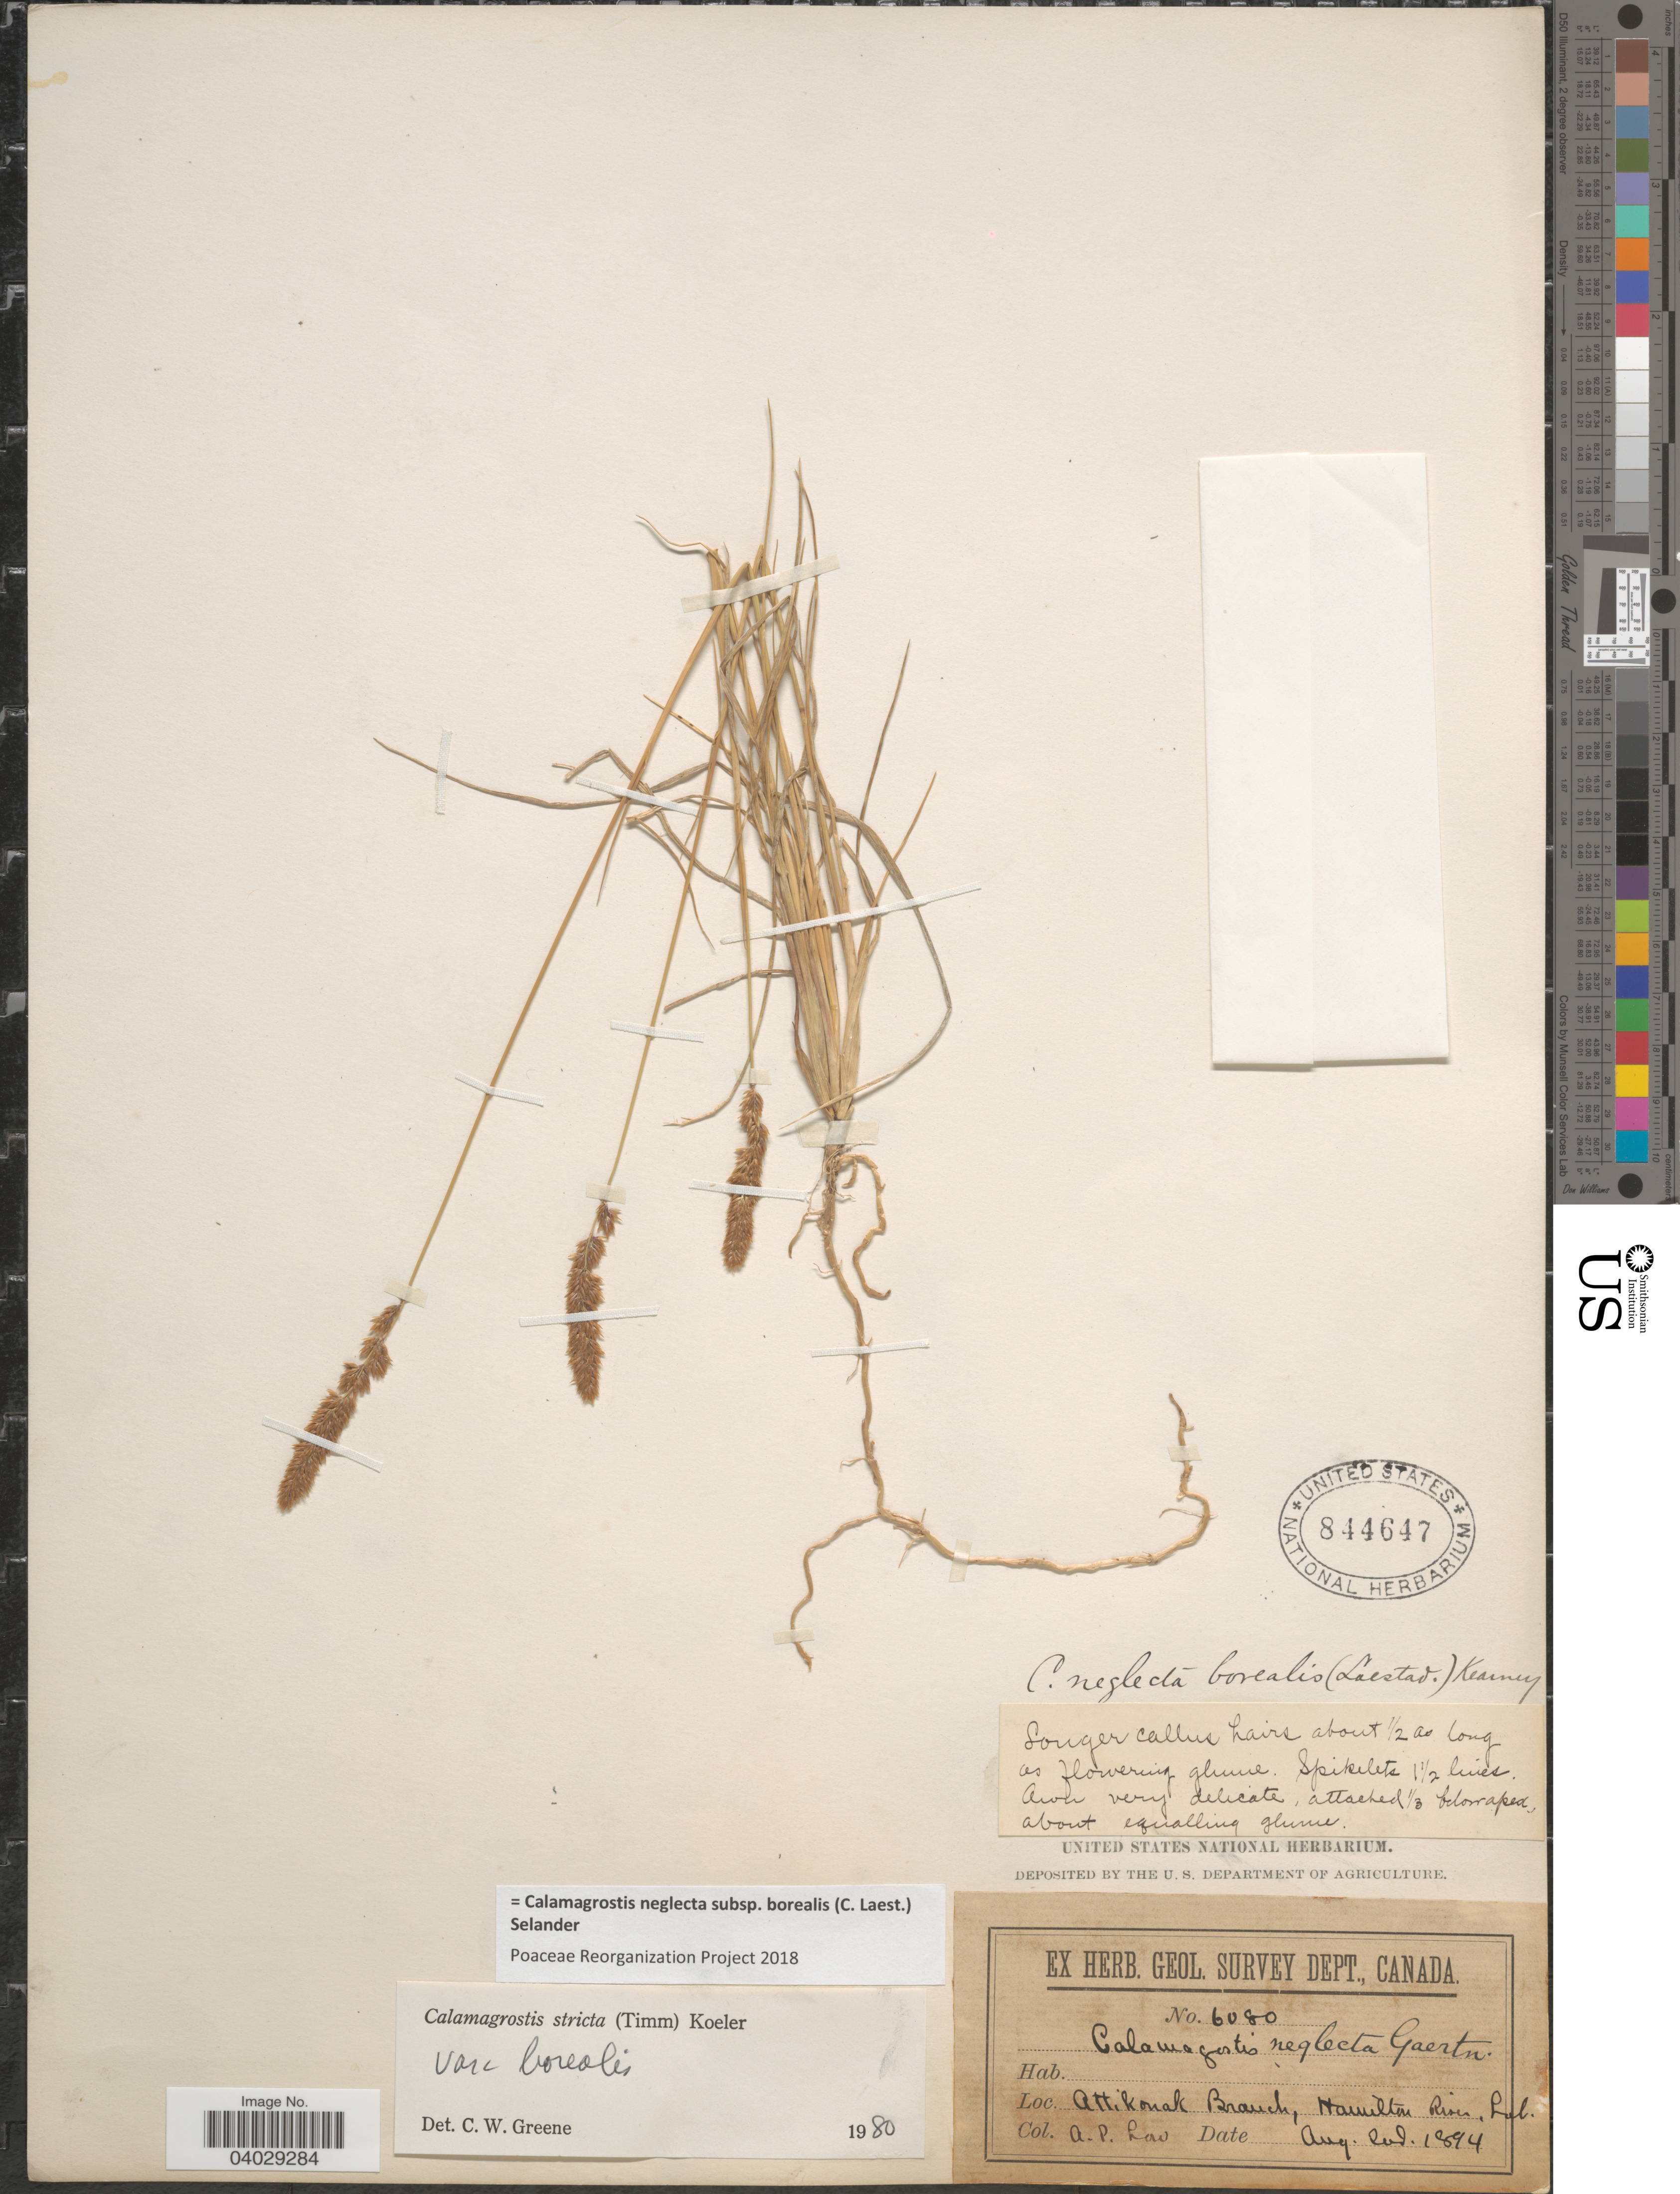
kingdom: Plantae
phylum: Tracheophyta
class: Liliopsida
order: Poales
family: Poaceae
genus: Calamagrostis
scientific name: Calamagrostis neglecta subsp. borealis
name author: (C. Laest.) Selander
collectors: A. Low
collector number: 6080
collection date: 1894-08-02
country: Canada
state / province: Newfoundland and Labrador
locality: Attikonak Branch, Hamilton River, Lab.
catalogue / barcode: US 844647